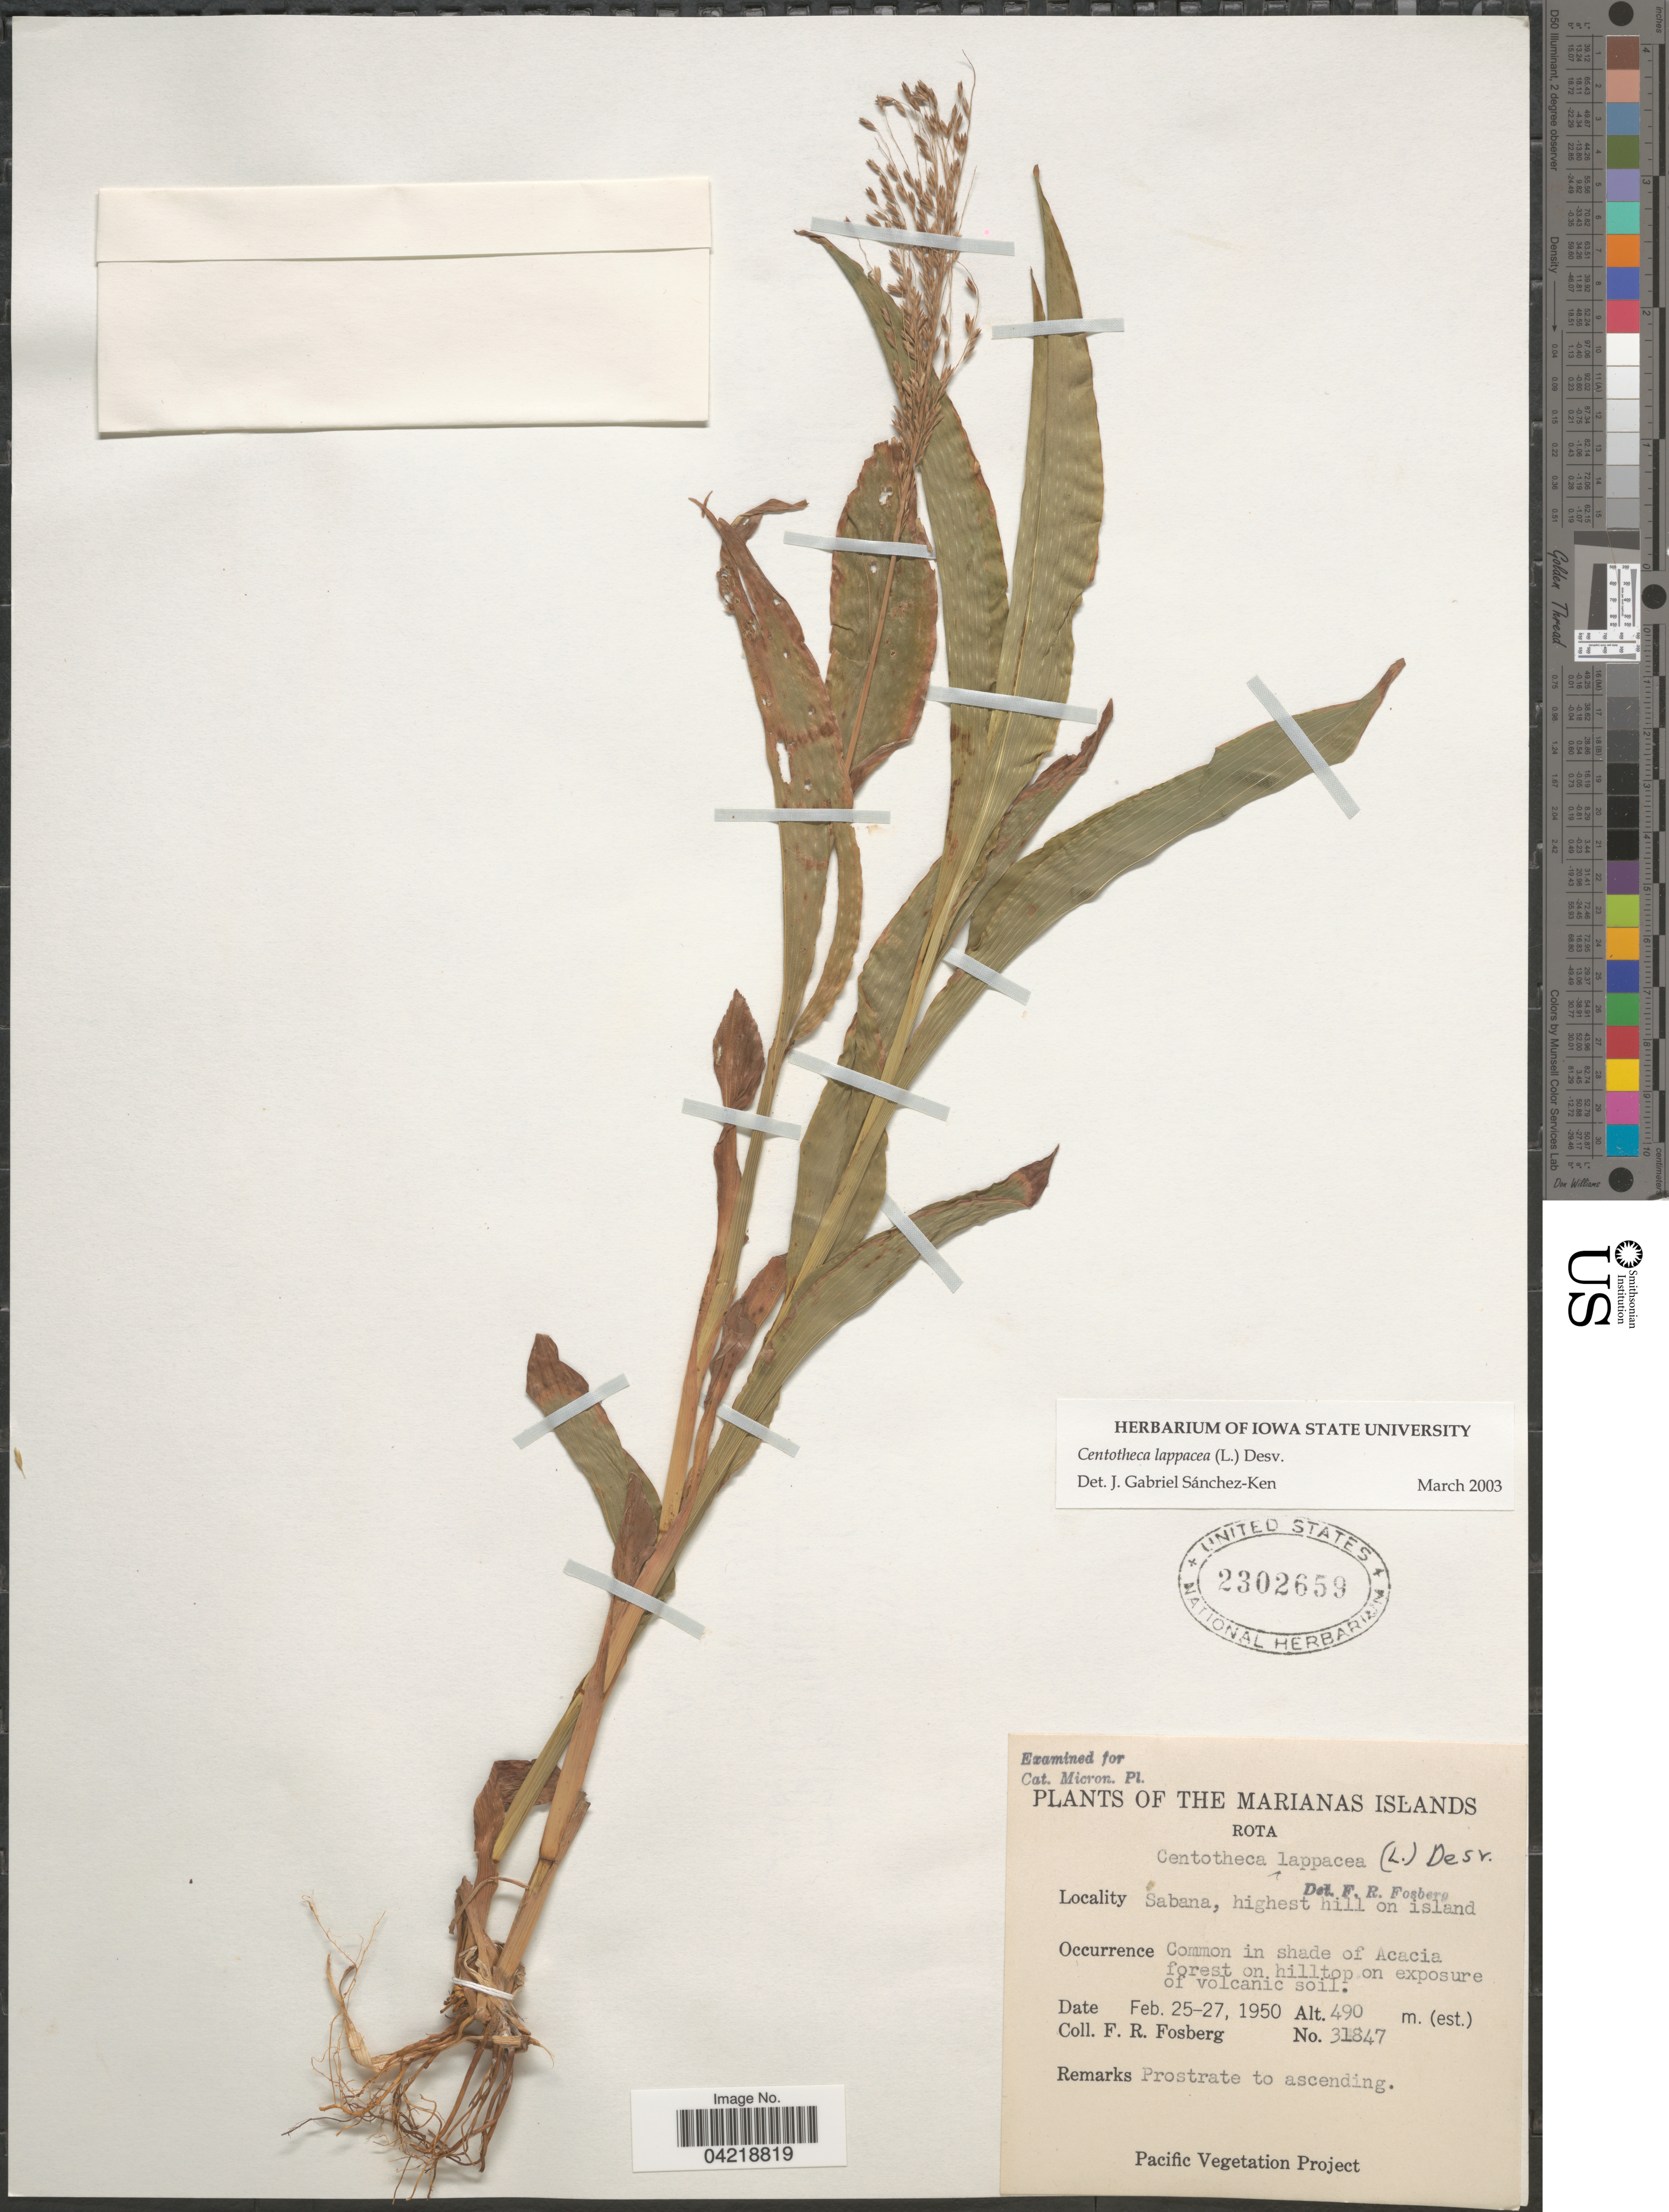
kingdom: Plantae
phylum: Tracheophyta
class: Liliopsida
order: Poales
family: Poaceae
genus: Centotheca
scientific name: Centotheca lappacea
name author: (L.) Desv.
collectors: F. R. Fosberg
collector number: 31847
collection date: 1950-02-25/1950-02-27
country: Northern Mariana Islands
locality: Mariana Islands. Rota. Sabana, highest hill on island.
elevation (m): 490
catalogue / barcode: US 2302659